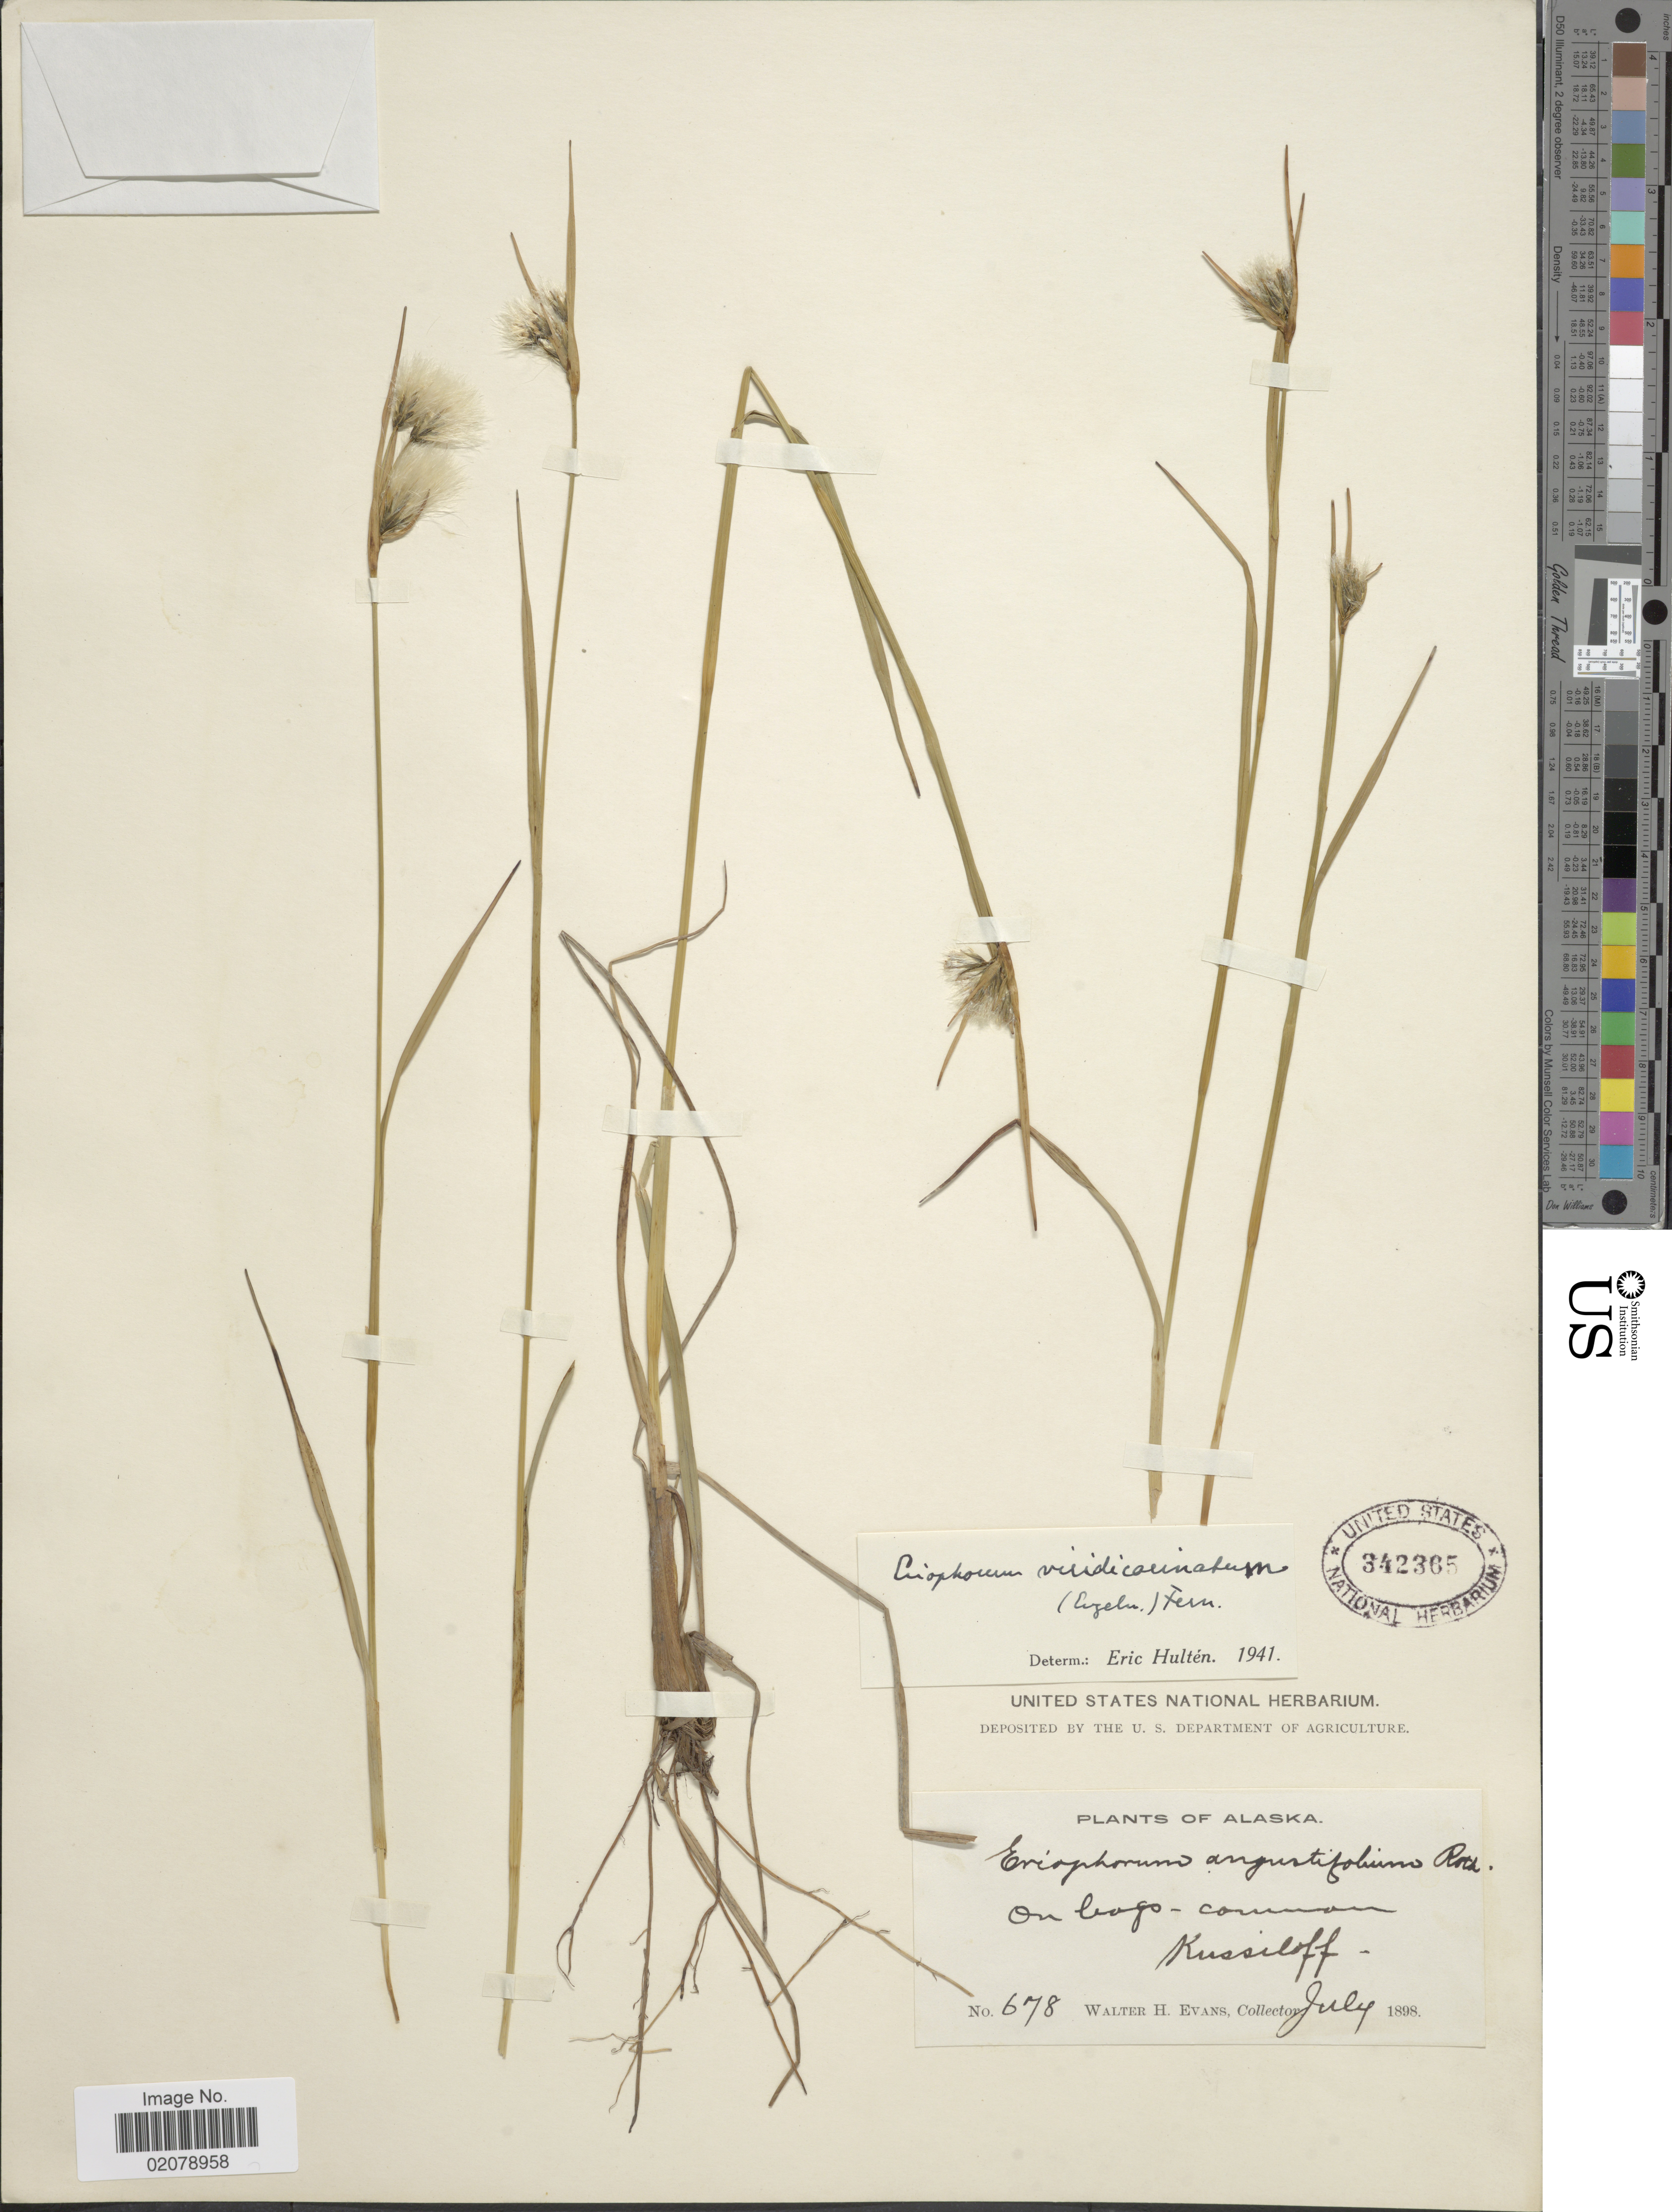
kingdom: Plantae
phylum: Tracheophyta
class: Liliopsida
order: Poales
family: Cyperaceae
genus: Eriophorum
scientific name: Eriophorum viridicarinatum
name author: (Englem.) Fernald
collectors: W. H. Evans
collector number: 678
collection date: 1898-07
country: United States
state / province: Alaska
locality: Kussiloff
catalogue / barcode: US 342365